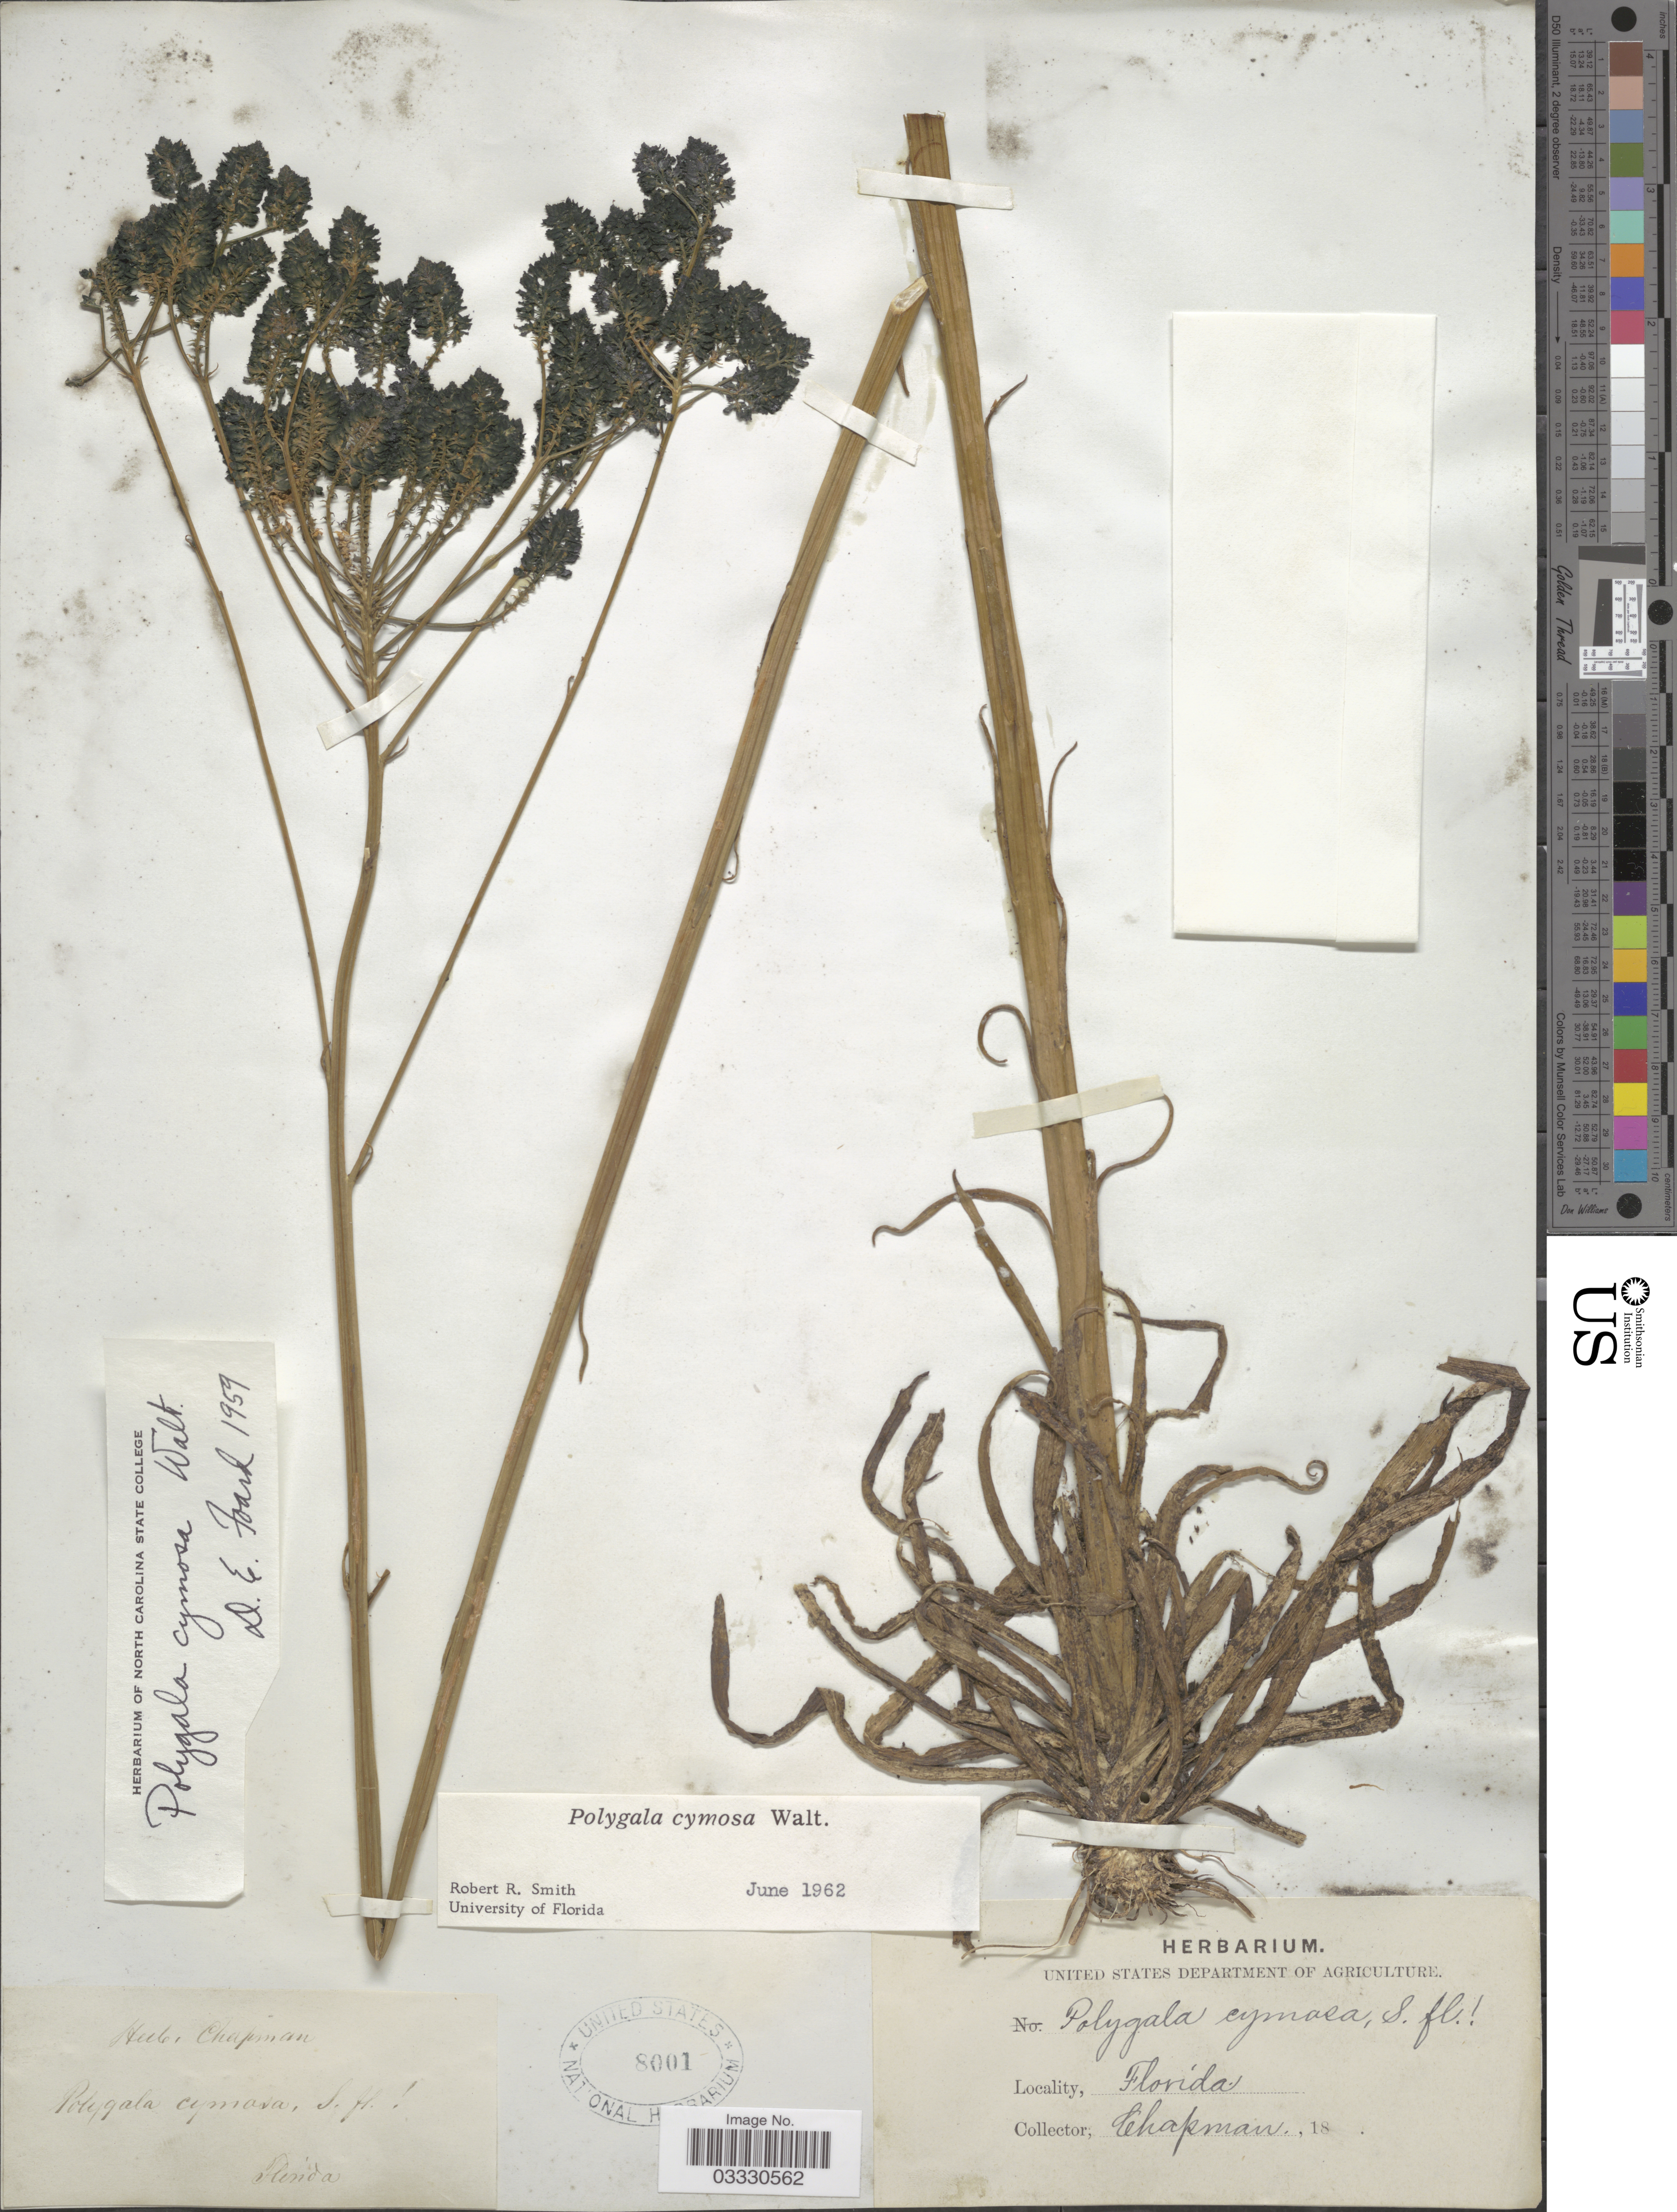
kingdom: Plantae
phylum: Tracheophyta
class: Magnoliopsida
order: Fabales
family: Polygalaceae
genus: Polygala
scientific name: Polygala cymosa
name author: Walter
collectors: A. Chapman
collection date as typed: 18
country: United States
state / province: Florida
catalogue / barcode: US 8001